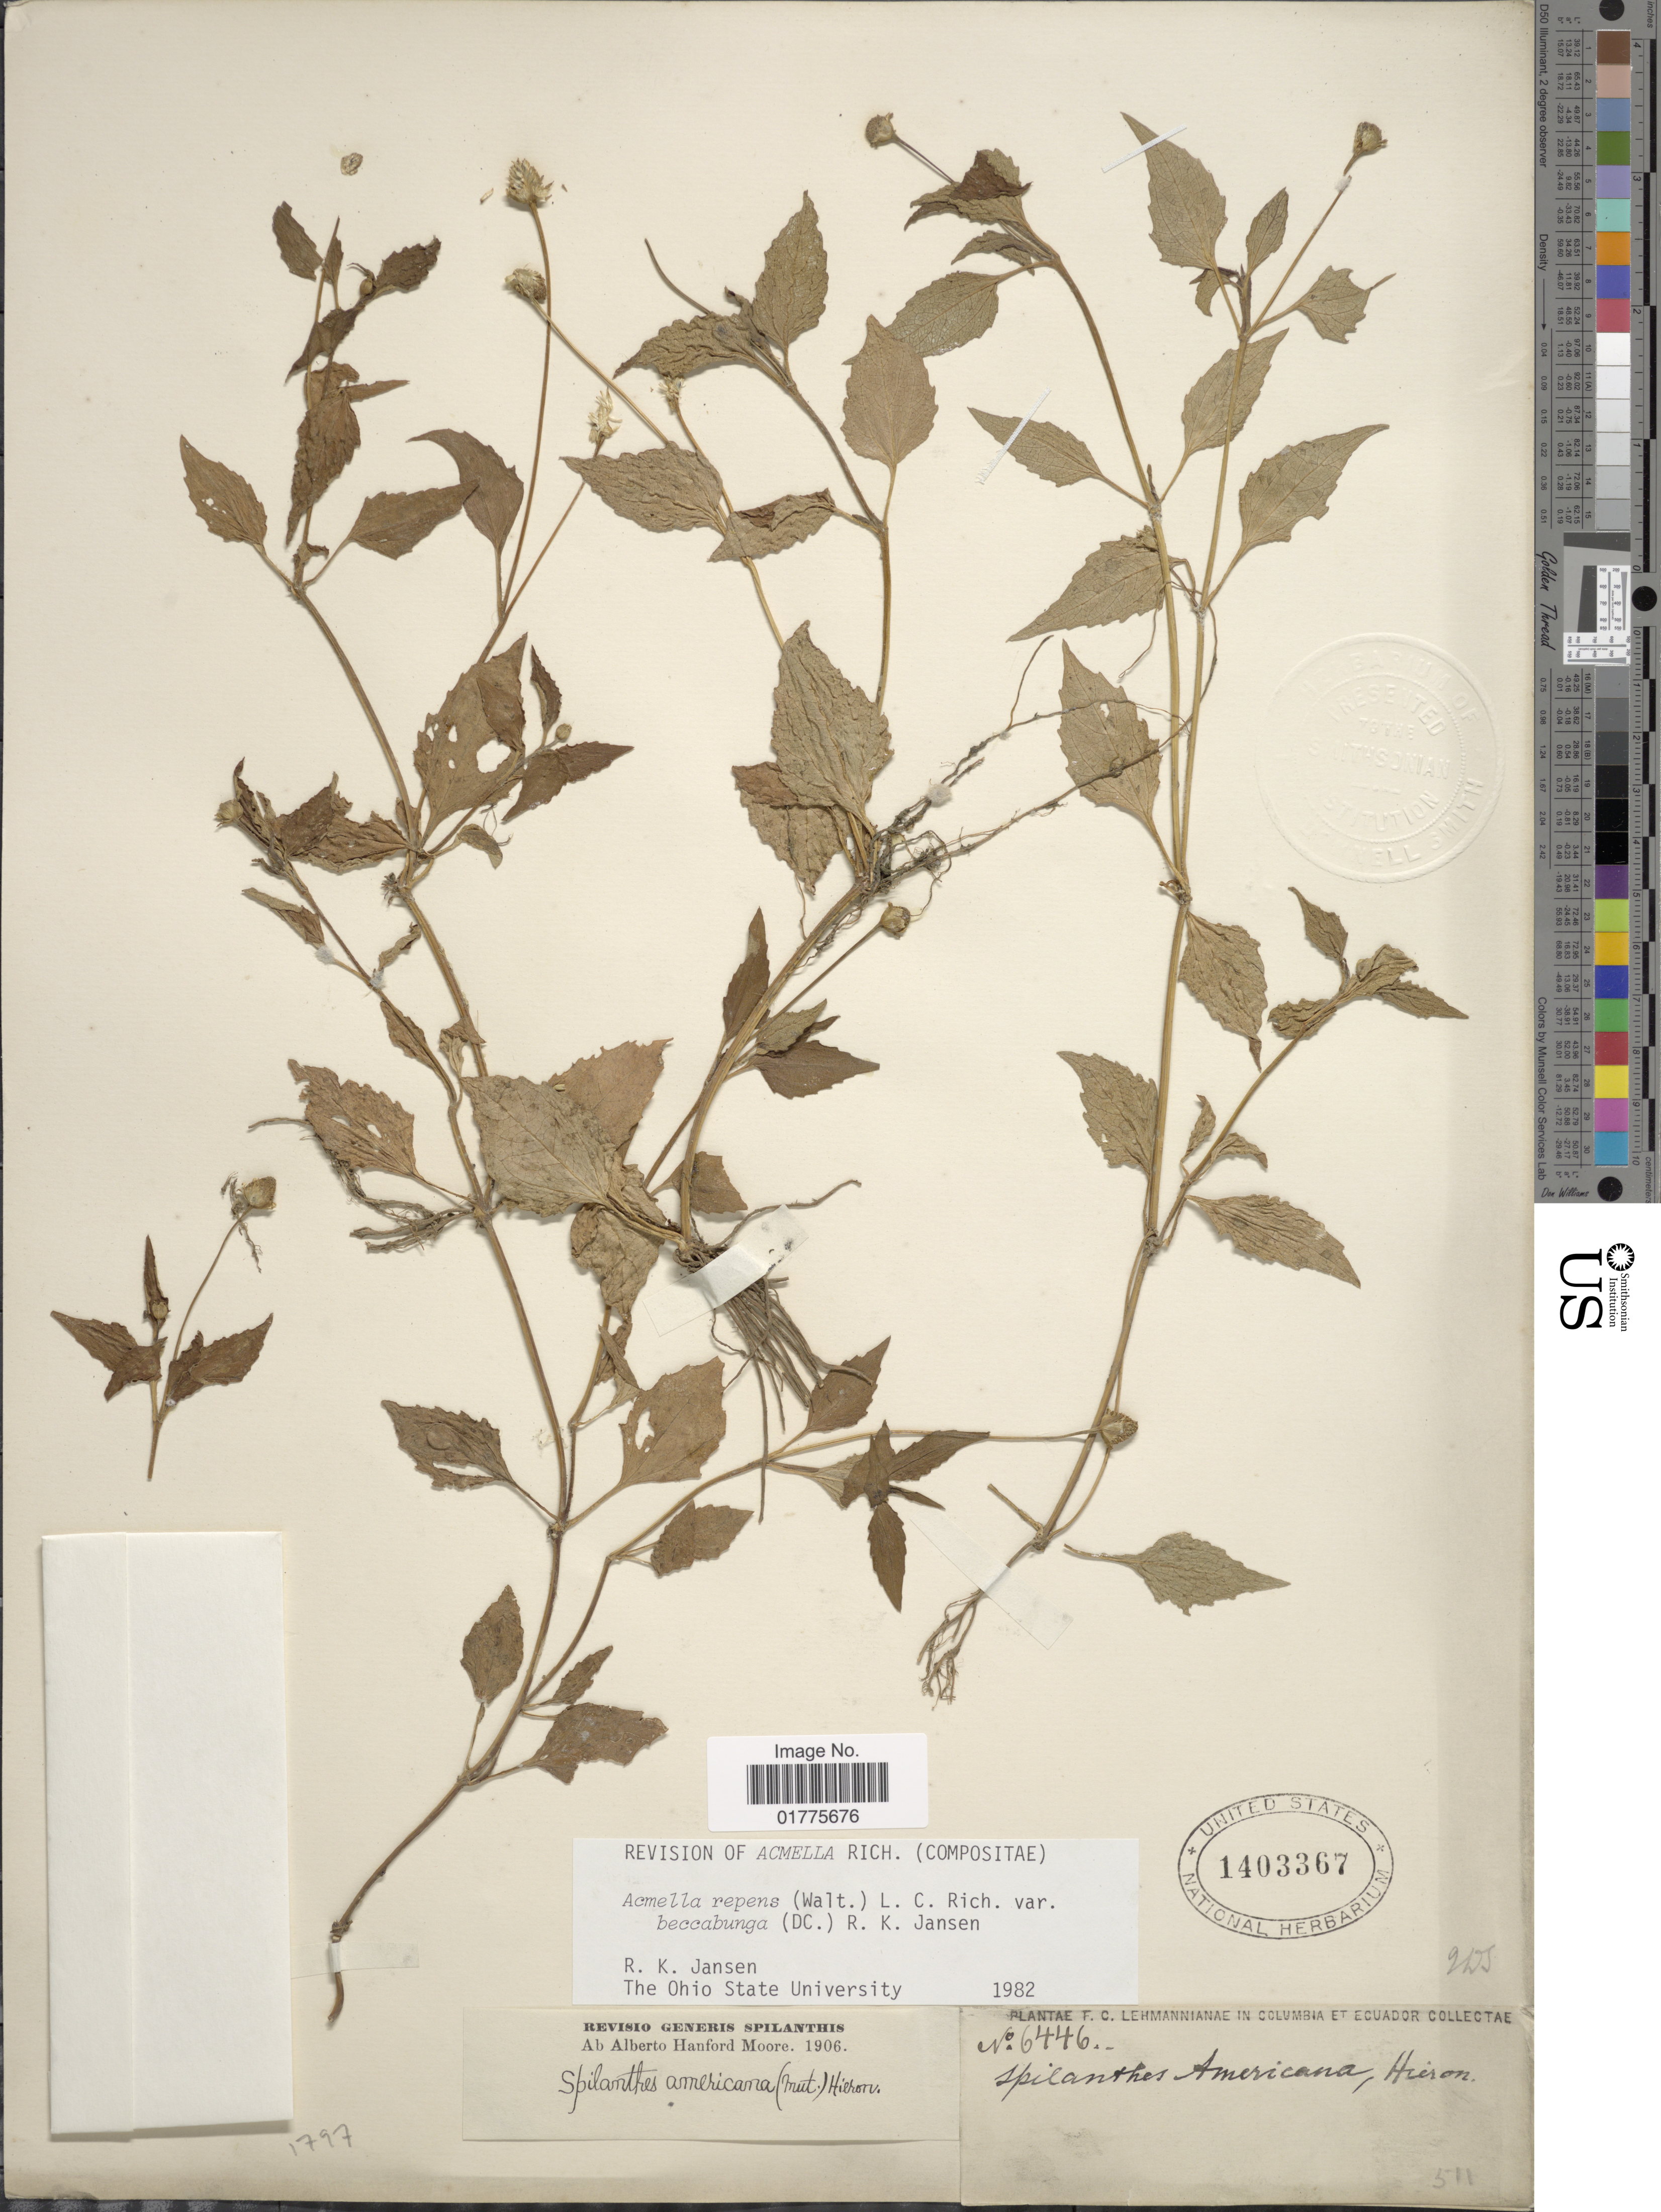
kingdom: Plantae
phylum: Tracheophyta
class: Magnoliopsida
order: Asterales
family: Asteraceae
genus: Acmella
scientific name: Acmella repens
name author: (Walter) Rich.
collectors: F. C. Lehmann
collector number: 6446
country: Colombia / Ecuador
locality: Columbia et Ecuador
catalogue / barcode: US 1403367